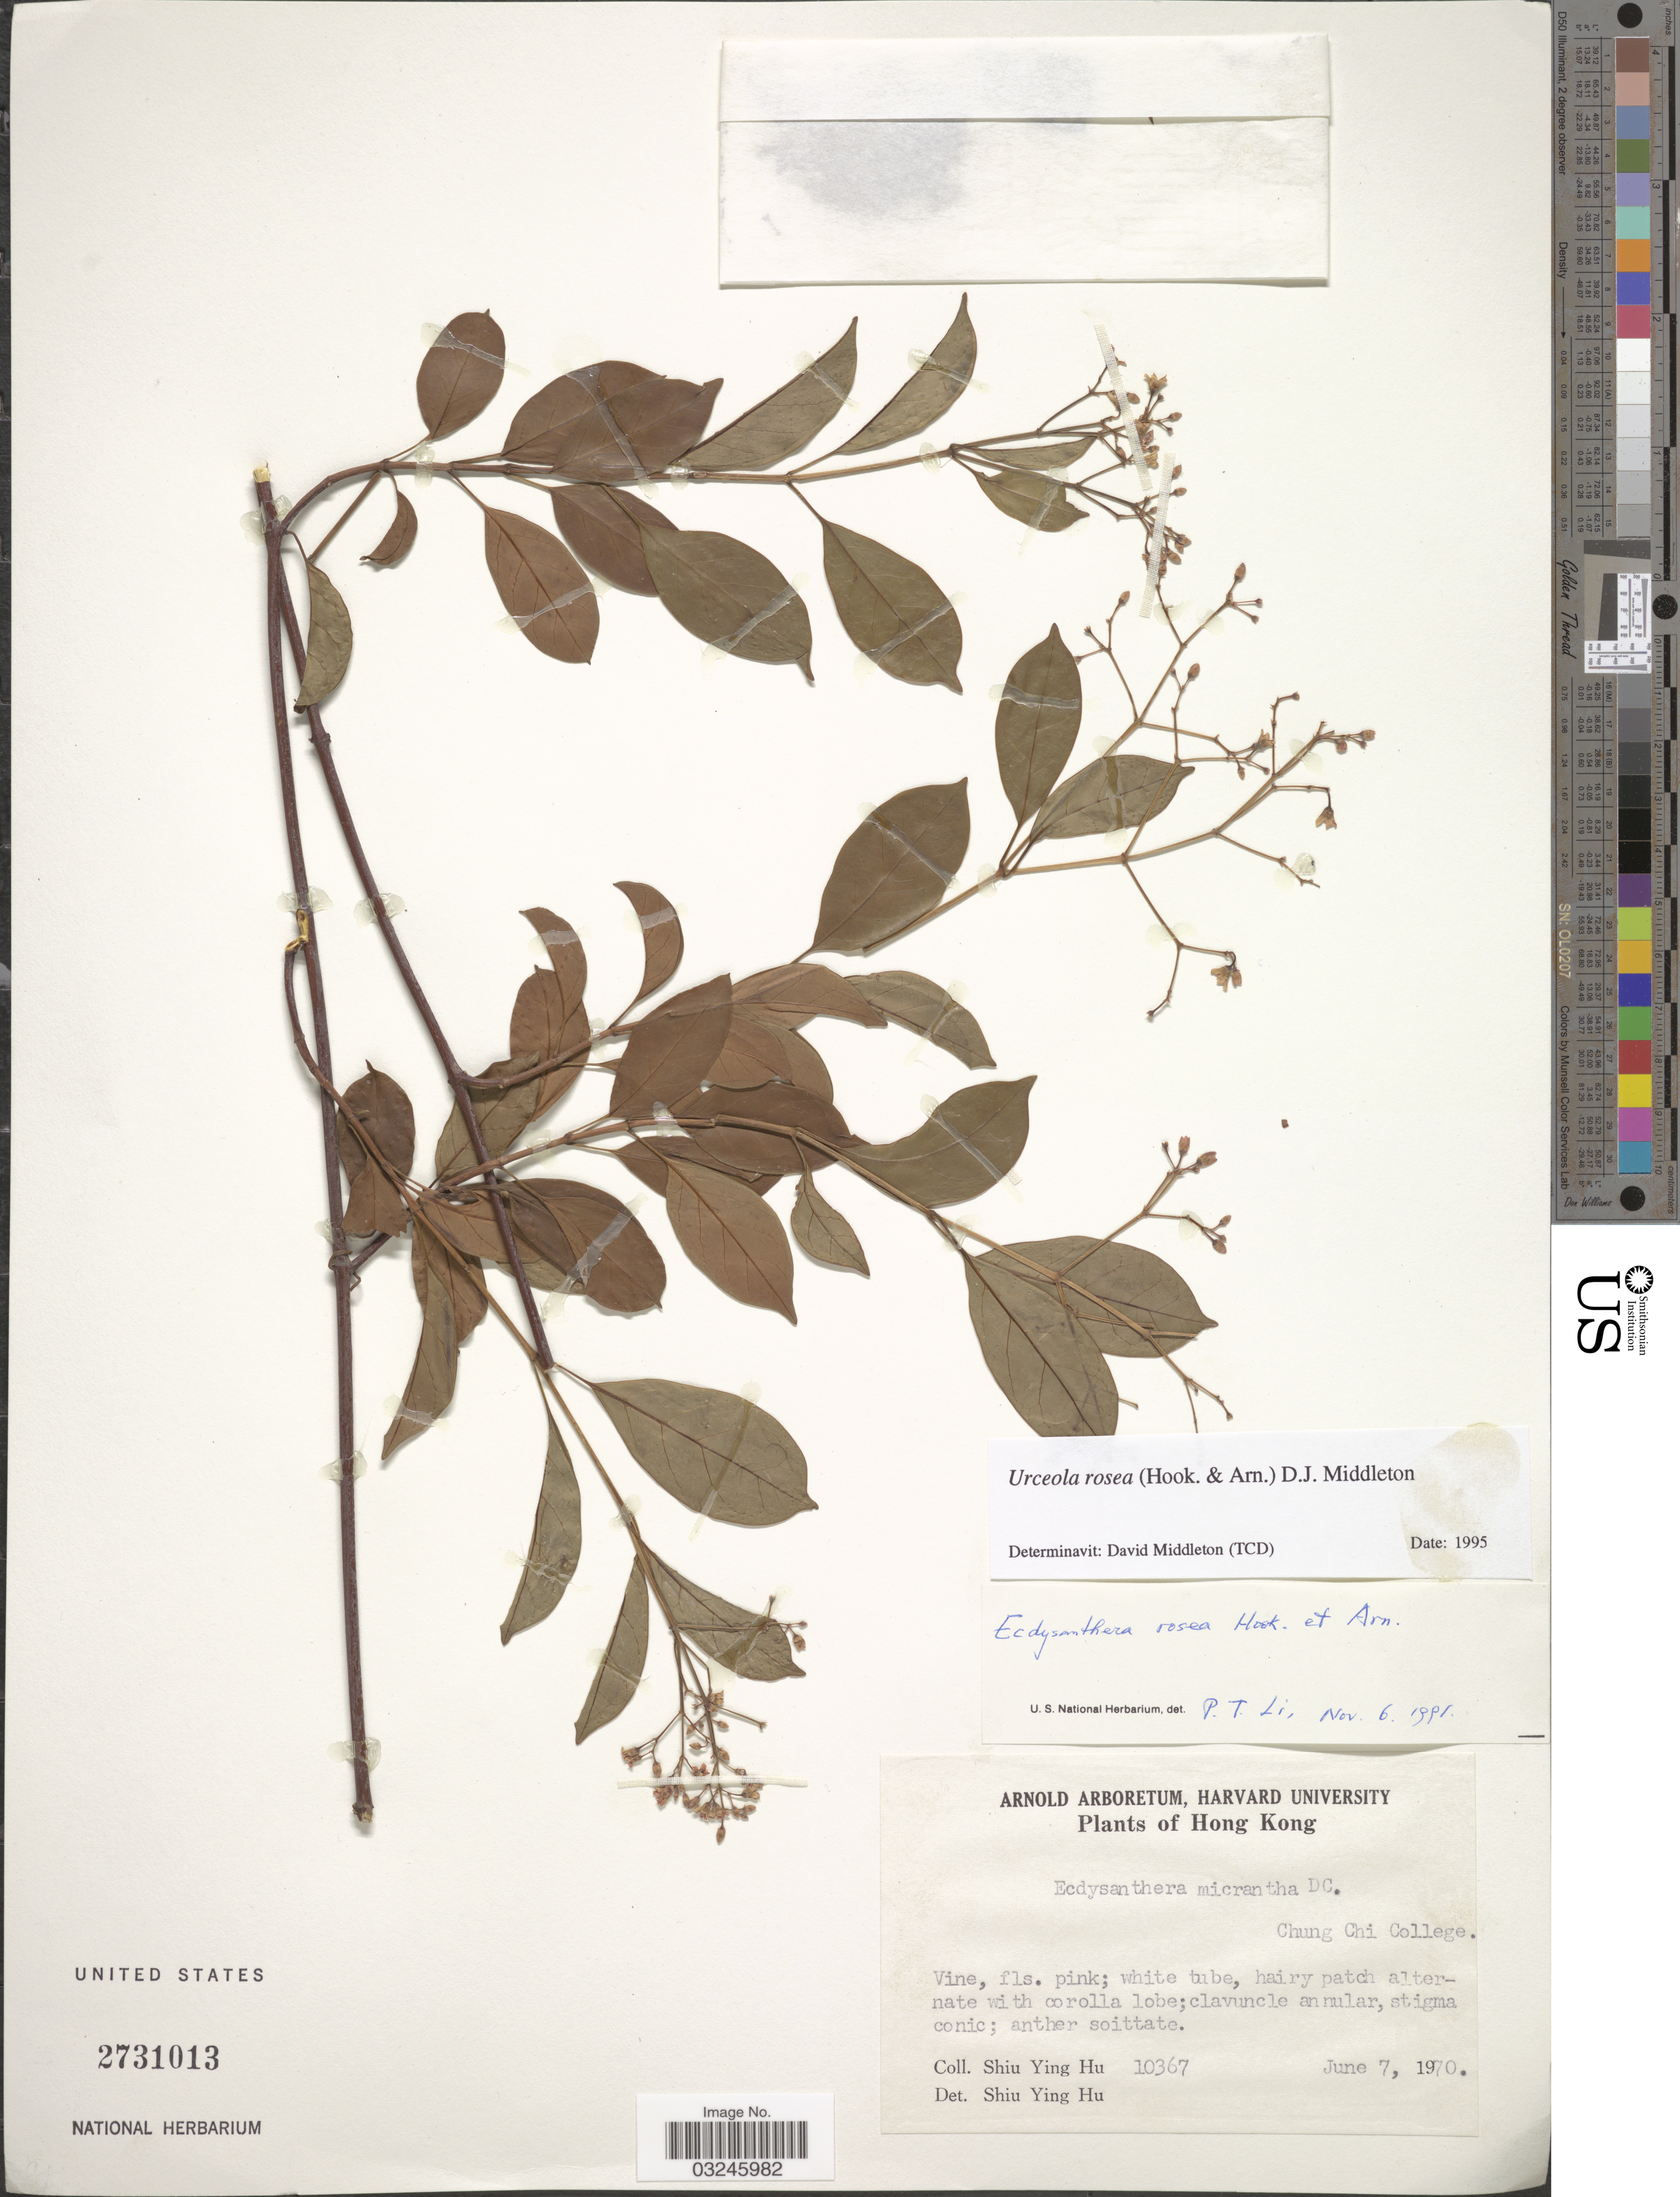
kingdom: Plantae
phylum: Tracheophyta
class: Magnoliopsida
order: Gentianales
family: Apocynaceae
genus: Urceola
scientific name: Urceola rosea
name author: Hook. & Arn.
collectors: S. Y. Hu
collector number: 10367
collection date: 1970-06-07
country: China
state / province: Hong Kong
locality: Chung Chi College.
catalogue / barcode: US 2731013